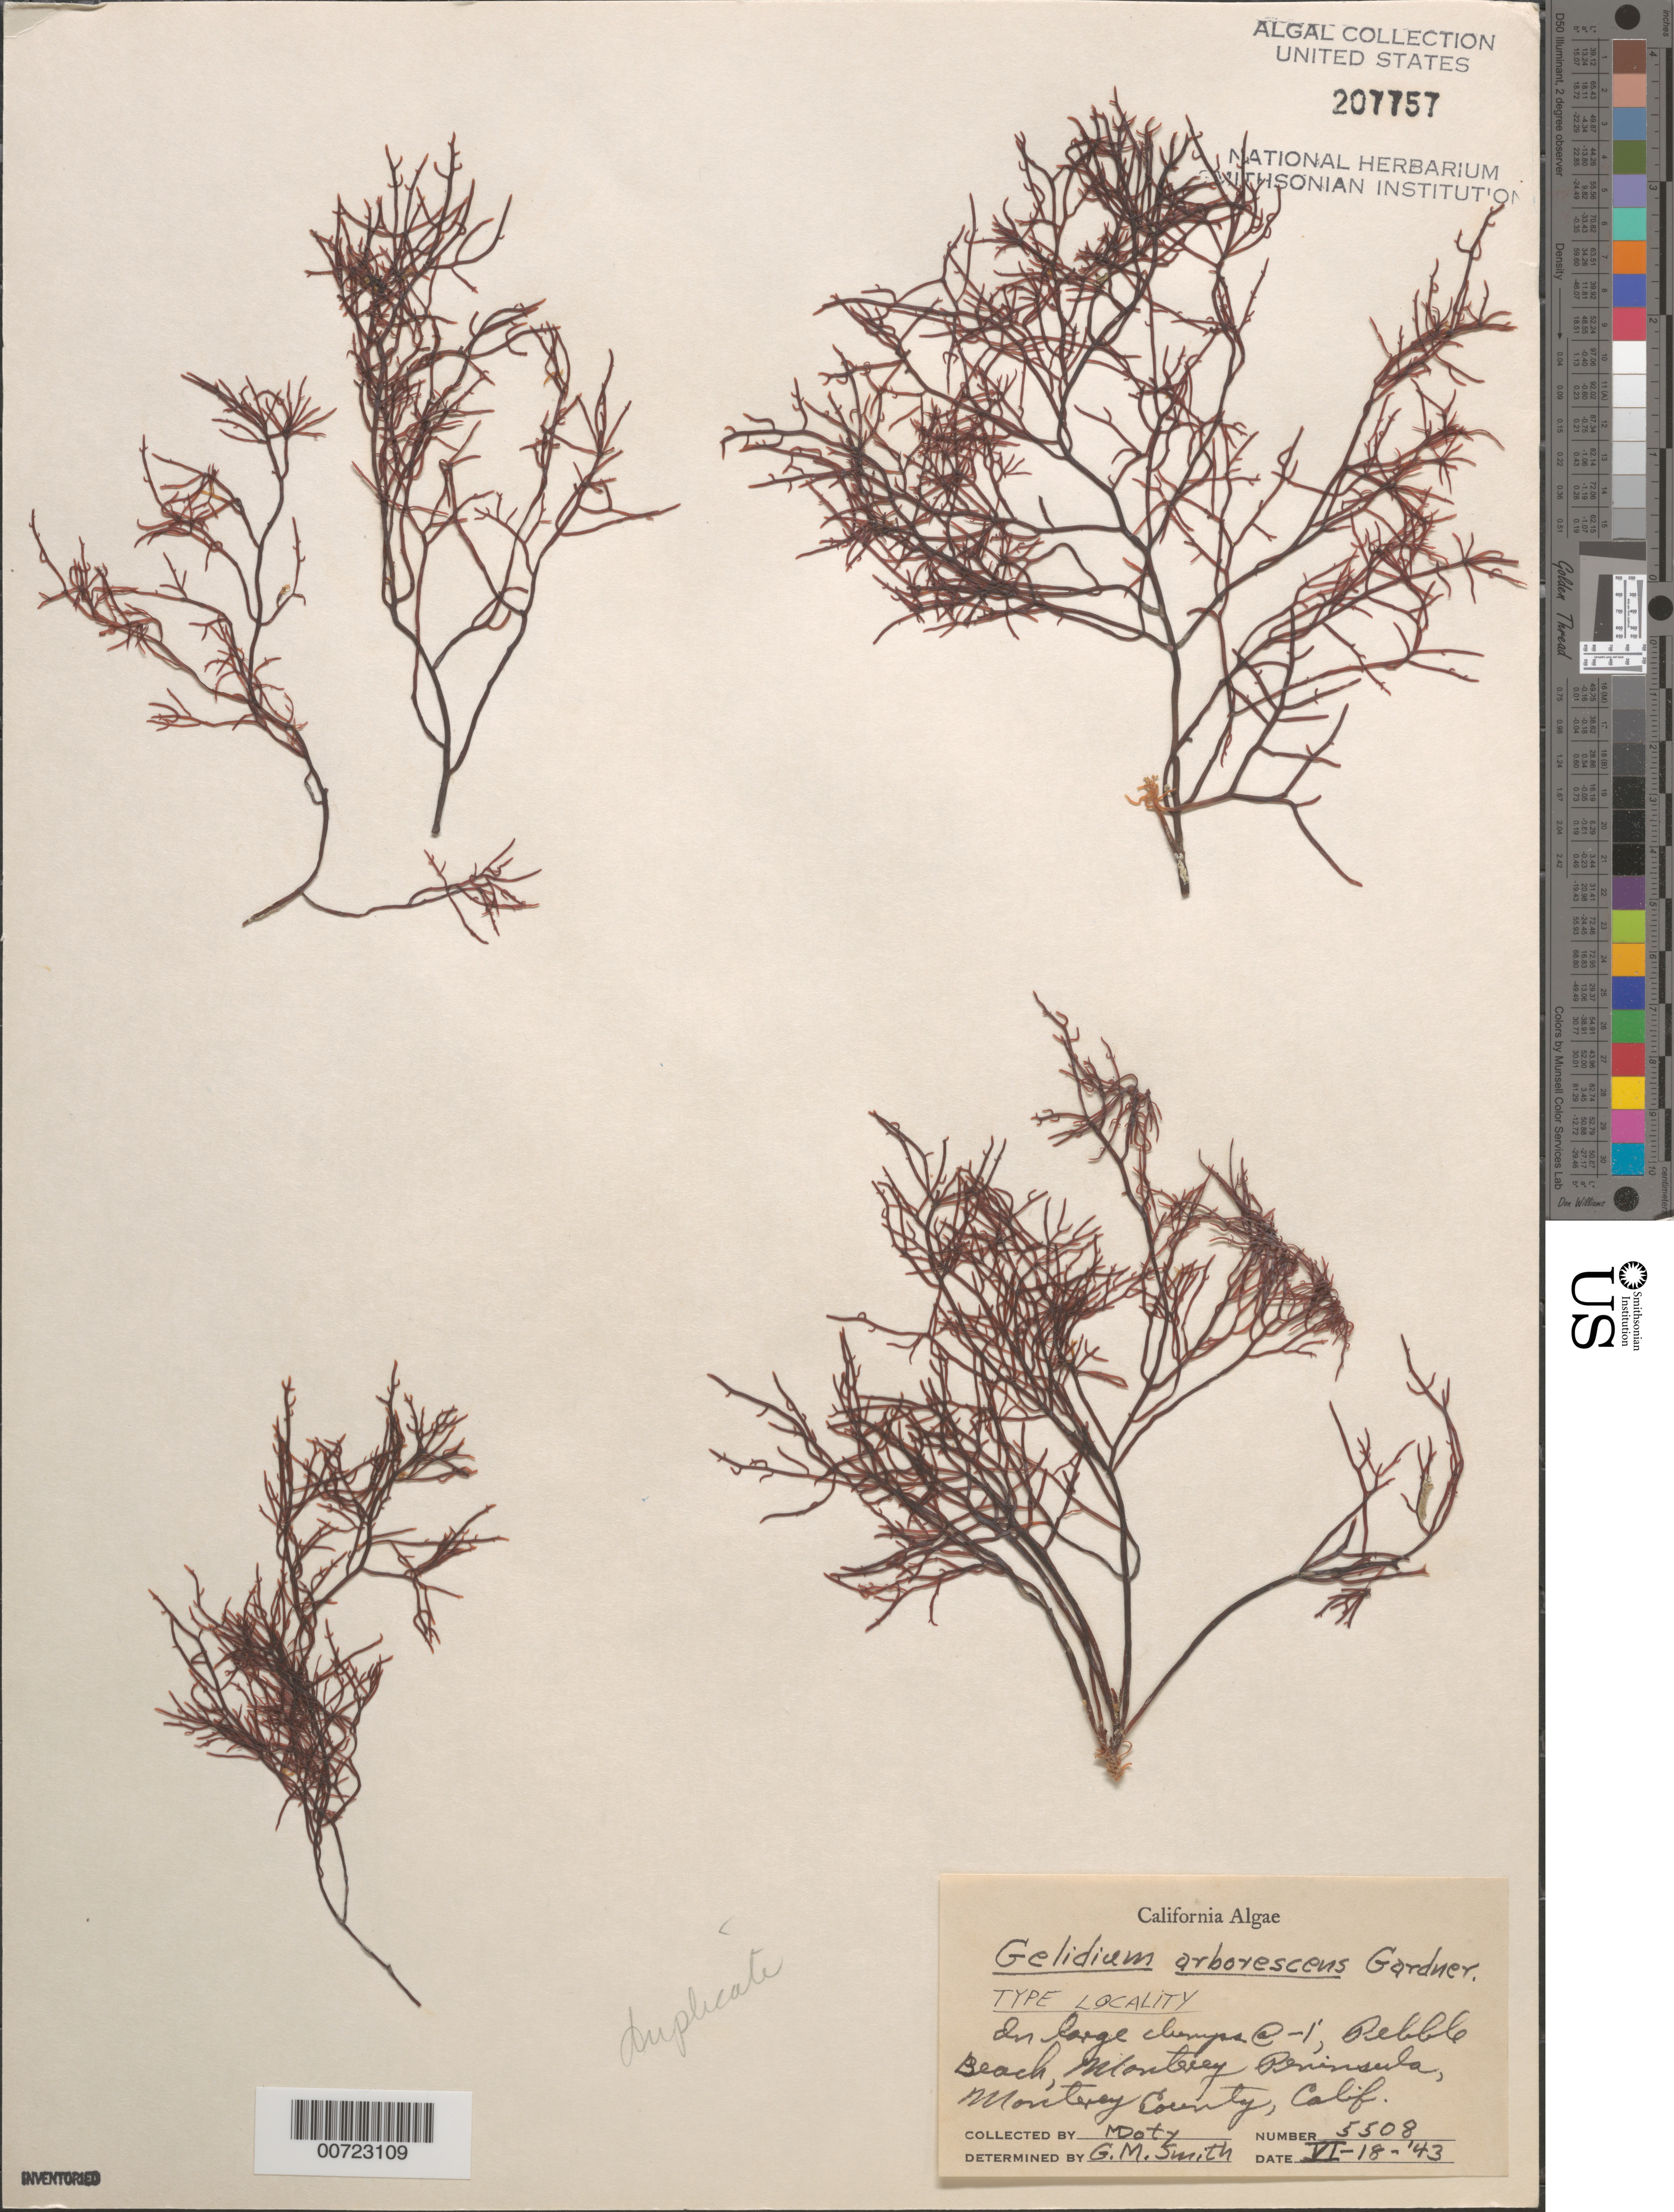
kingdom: Plantae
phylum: Rhodophyta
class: Florideophyceae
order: Gelidiales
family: Gelidiaceae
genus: Gelidium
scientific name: Gelidium arborescens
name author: N.L. Gardner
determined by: Smith, G. M.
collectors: M. S. Doty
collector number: MSD 5508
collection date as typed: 18 Jun 1943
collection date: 1943-06-18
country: United States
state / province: California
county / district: Monterey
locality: Pebble Beach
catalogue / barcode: US 207757